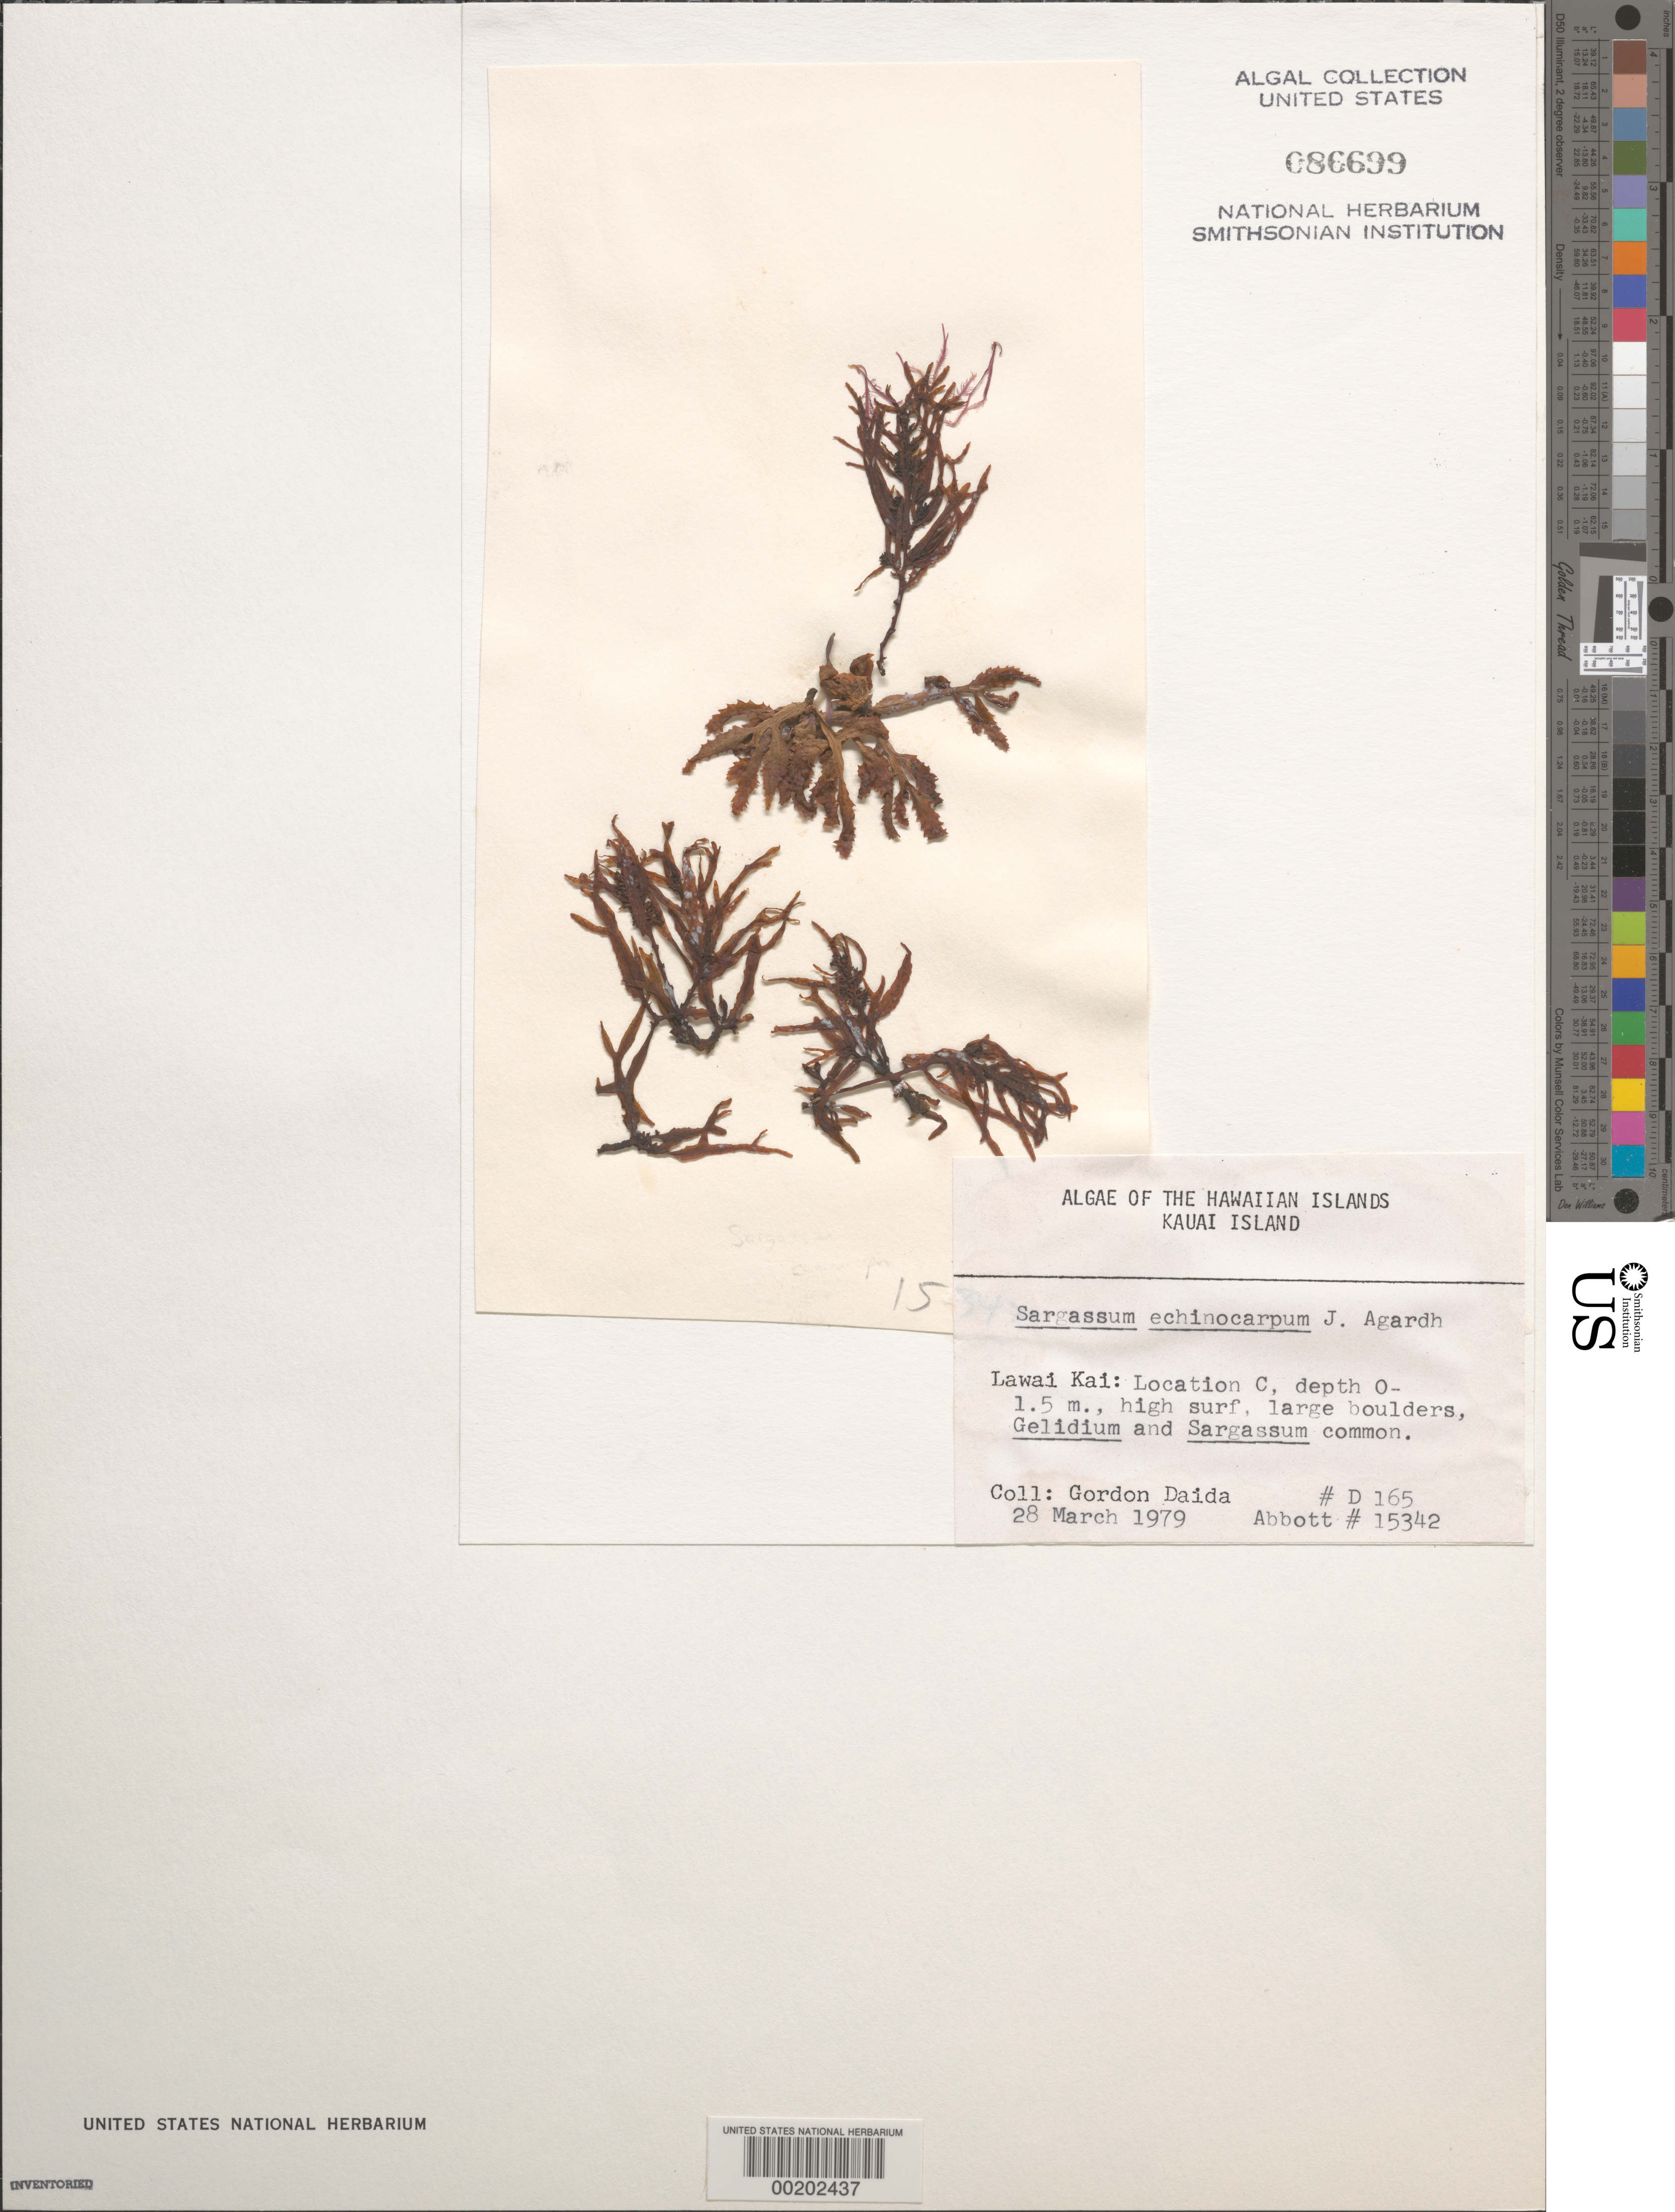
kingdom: Chromista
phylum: Ochrophyta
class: Phaeophyceae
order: Fucales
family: Sargassaceae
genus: Sargassum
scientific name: Sargassum aquifolium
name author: (Turner) C. Agardh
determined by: Algae name updating Project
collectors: G. Daida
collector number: D165 & IAA 15342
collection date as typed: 28 Mar 1979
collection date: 1979-03-28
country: United States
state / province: Hawaii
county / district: Kauai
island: Kaua'i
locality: Lawai Kai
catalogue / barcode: US 86699